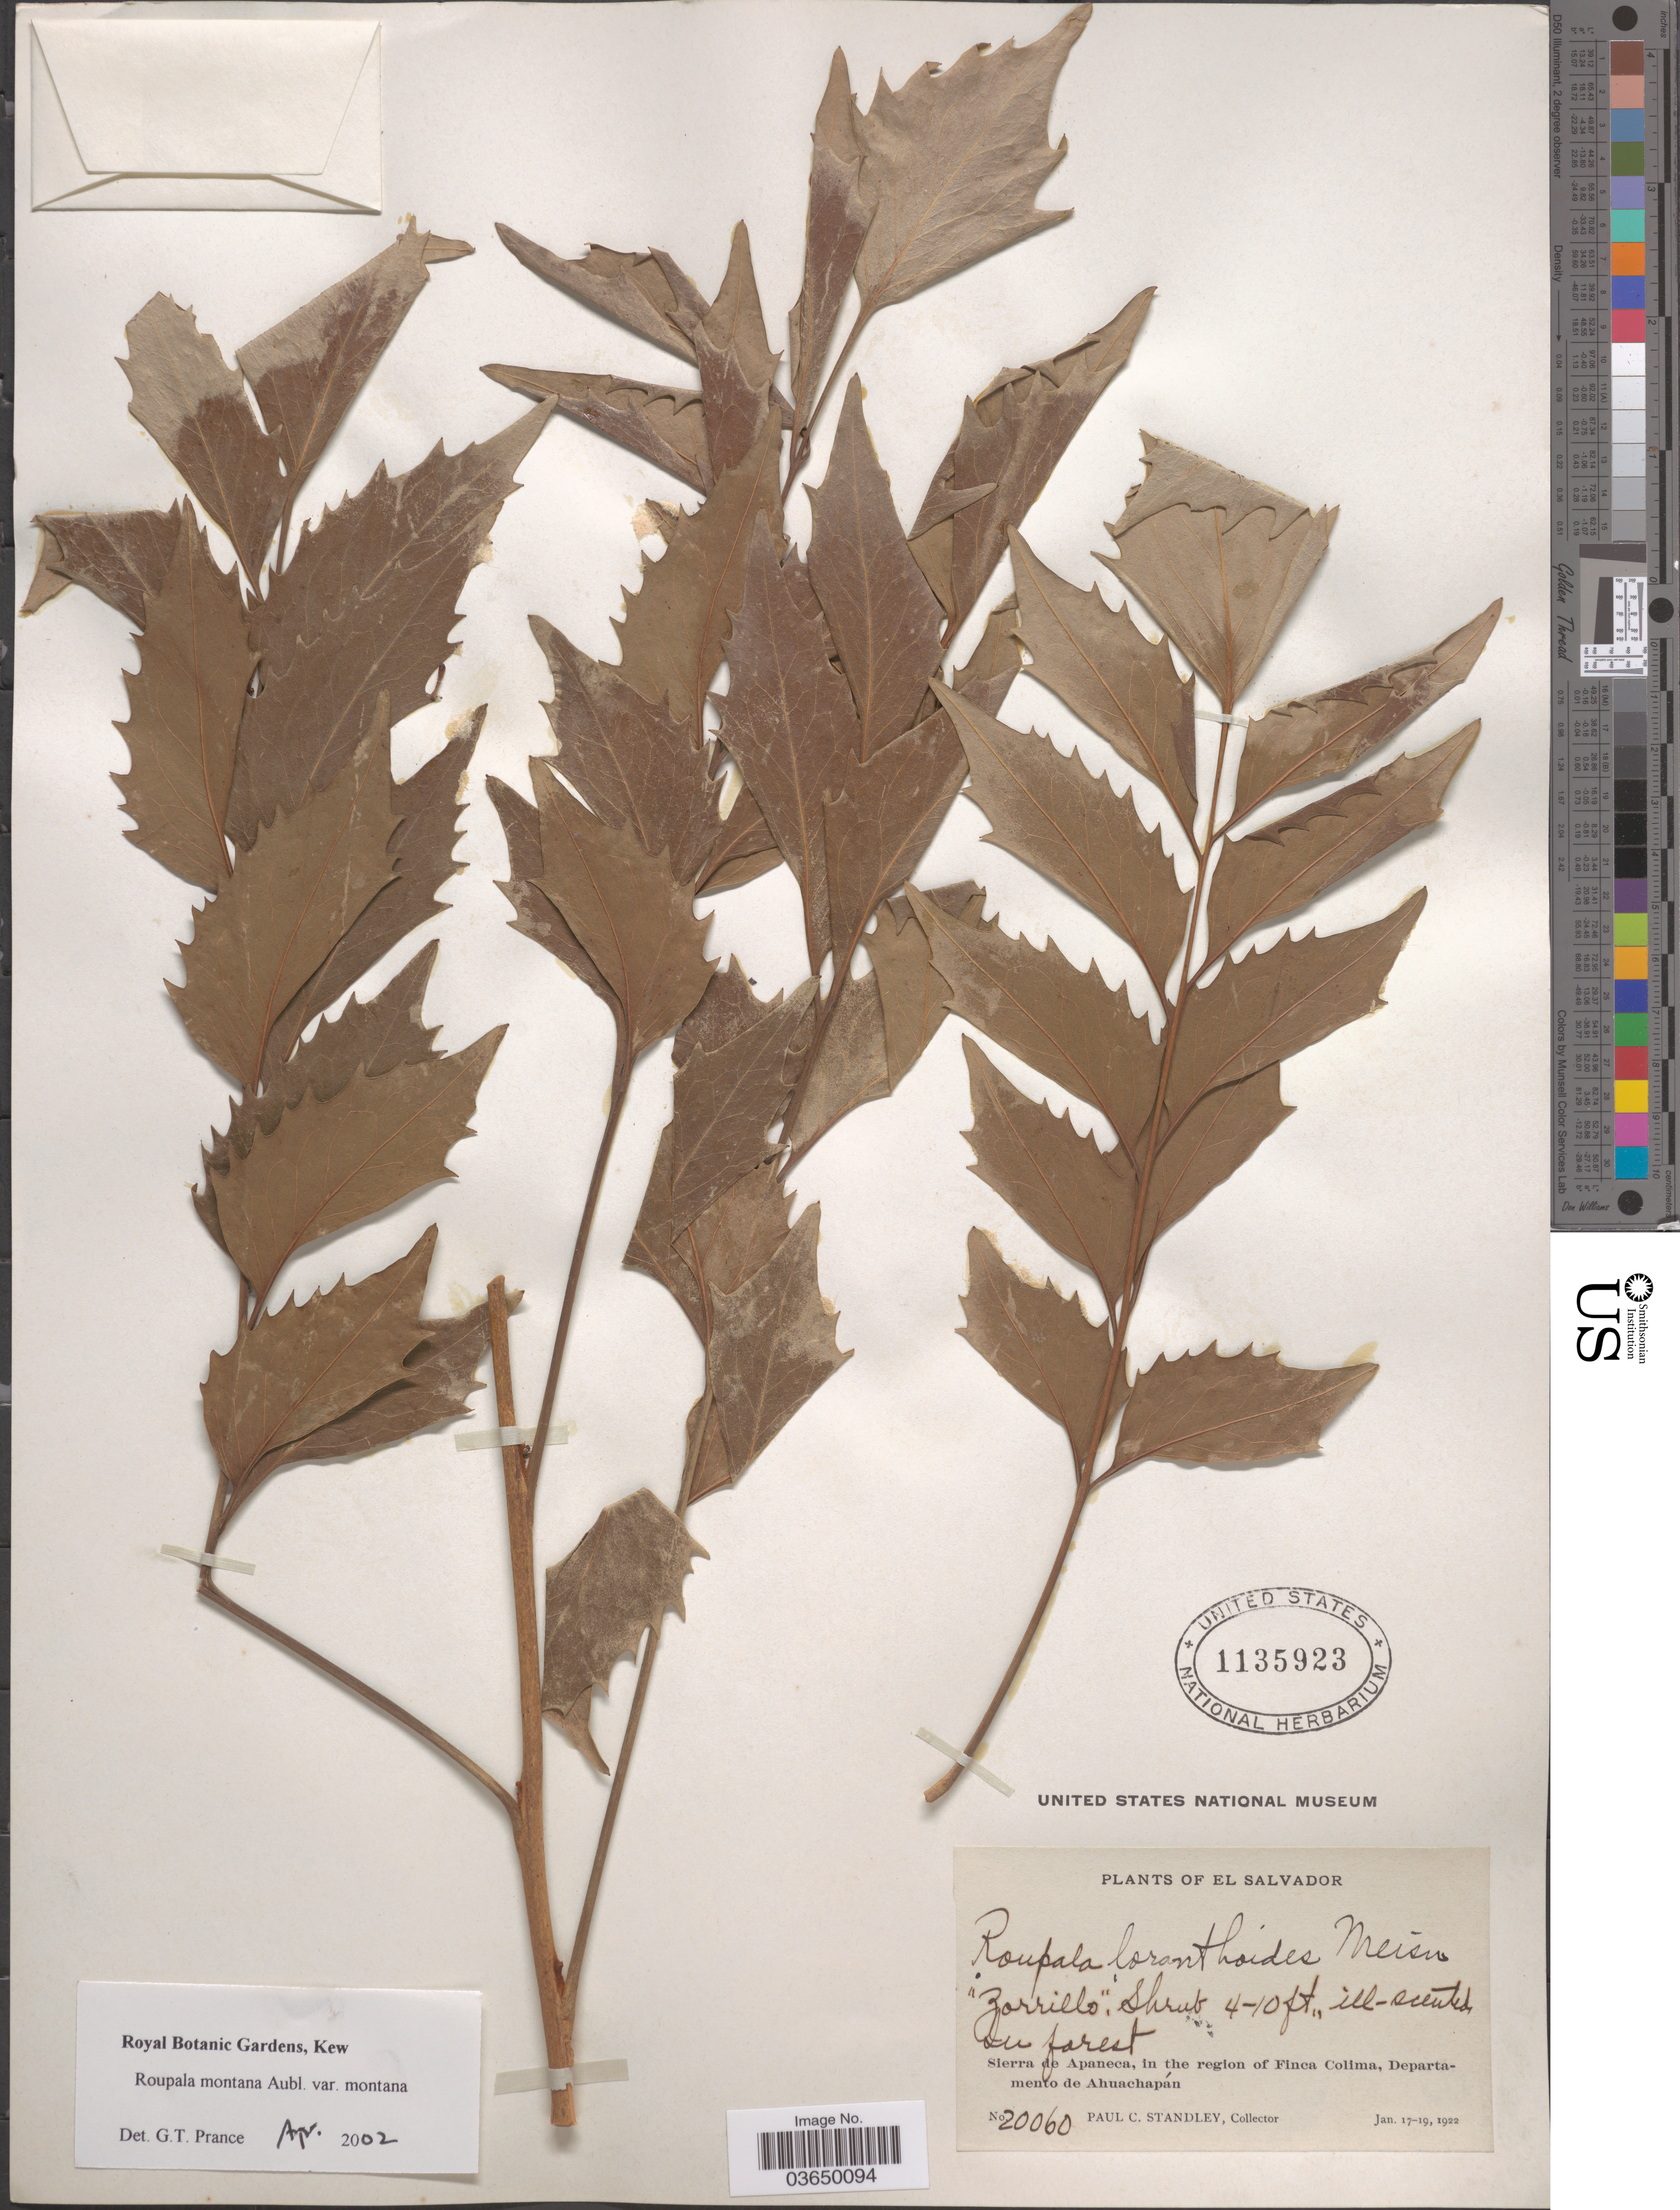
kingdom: Plantae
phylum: Tracheophyta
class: Magnoliopsida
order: Proteales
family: Proteaceae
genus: Roupala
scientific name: Roupala montana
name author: Aubl.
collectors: P. C. Standley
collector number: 20060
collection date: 1922-01-17/1922-01-19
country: El Salvador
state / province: Ahuachapan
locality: Sierra de Apaneca, in the region of Finca Colima, Departamento de Ahuachapán.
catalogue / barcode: US 1135923